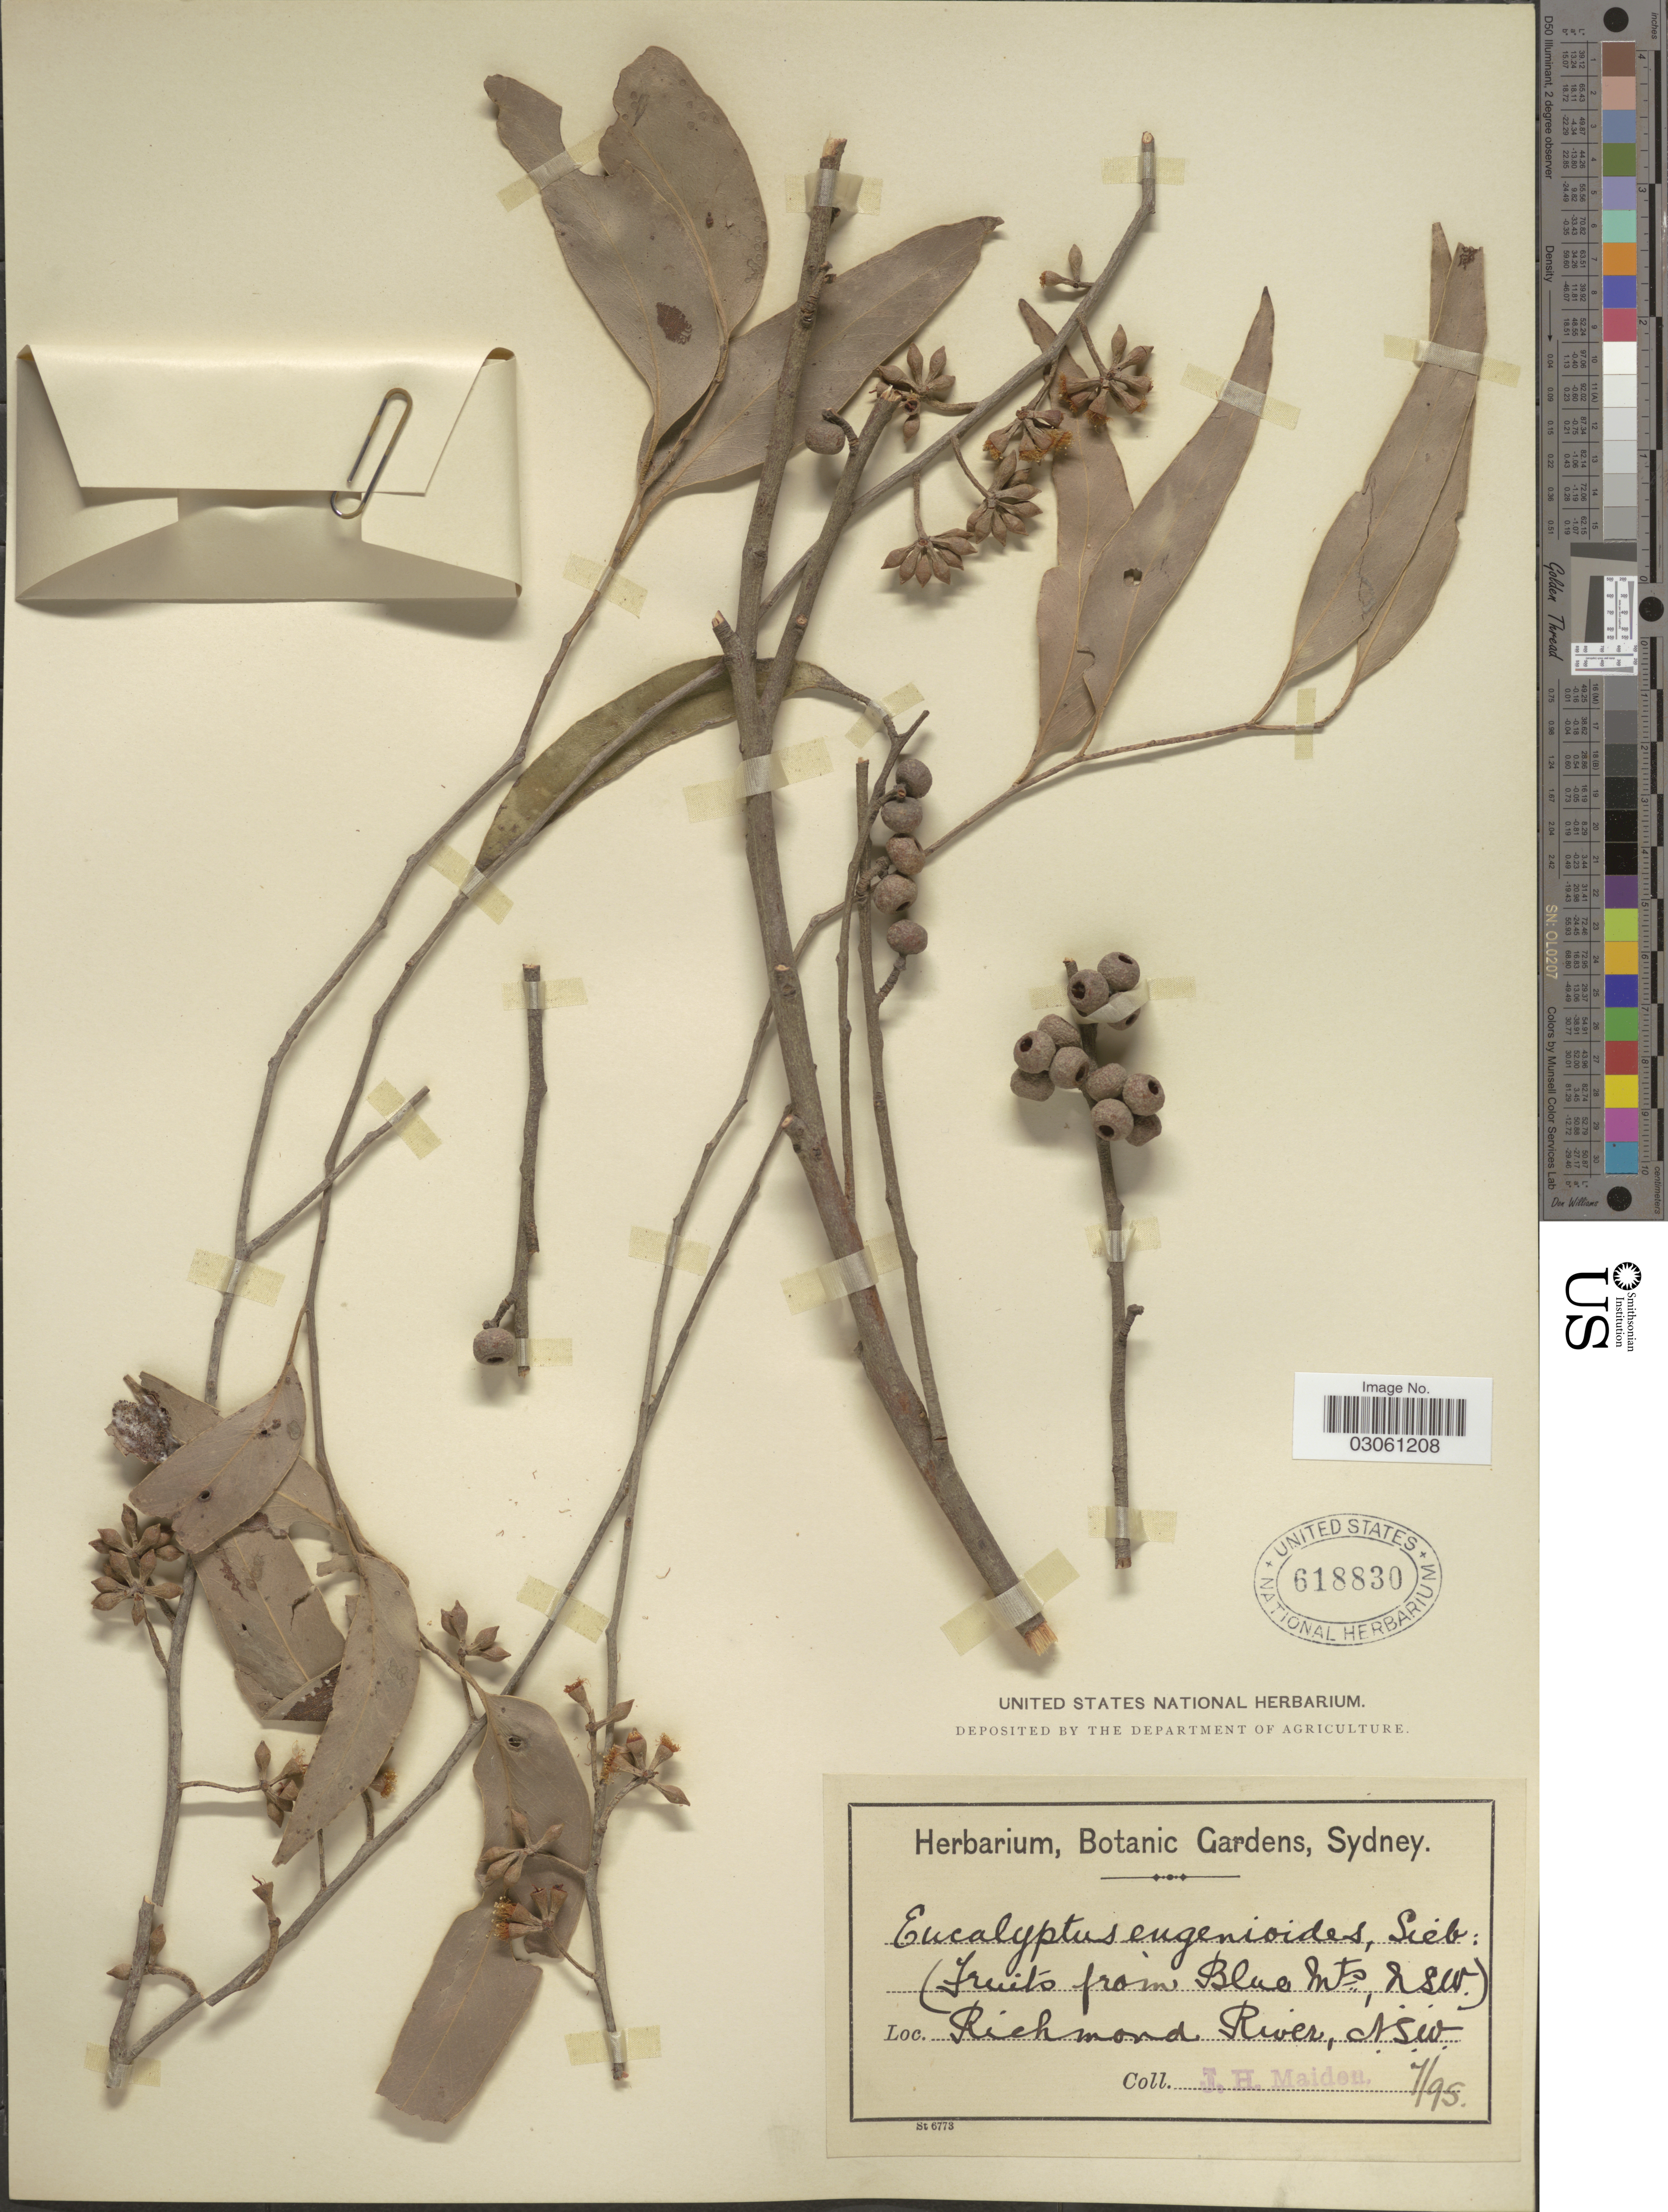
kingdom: Plantae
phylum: Tracheophyta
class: Magnoliopsida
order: Myrtales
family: Myrtaceae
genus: Eucalyptus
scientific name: Eucalyptus eugenioides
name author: Siebert ex Spreng.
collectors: J. Maiden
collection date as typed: Transcribed d/m/y: /7/95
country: Australia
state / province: New South Wales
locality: Blue Mts. Richmond River.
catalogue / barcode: US 618830